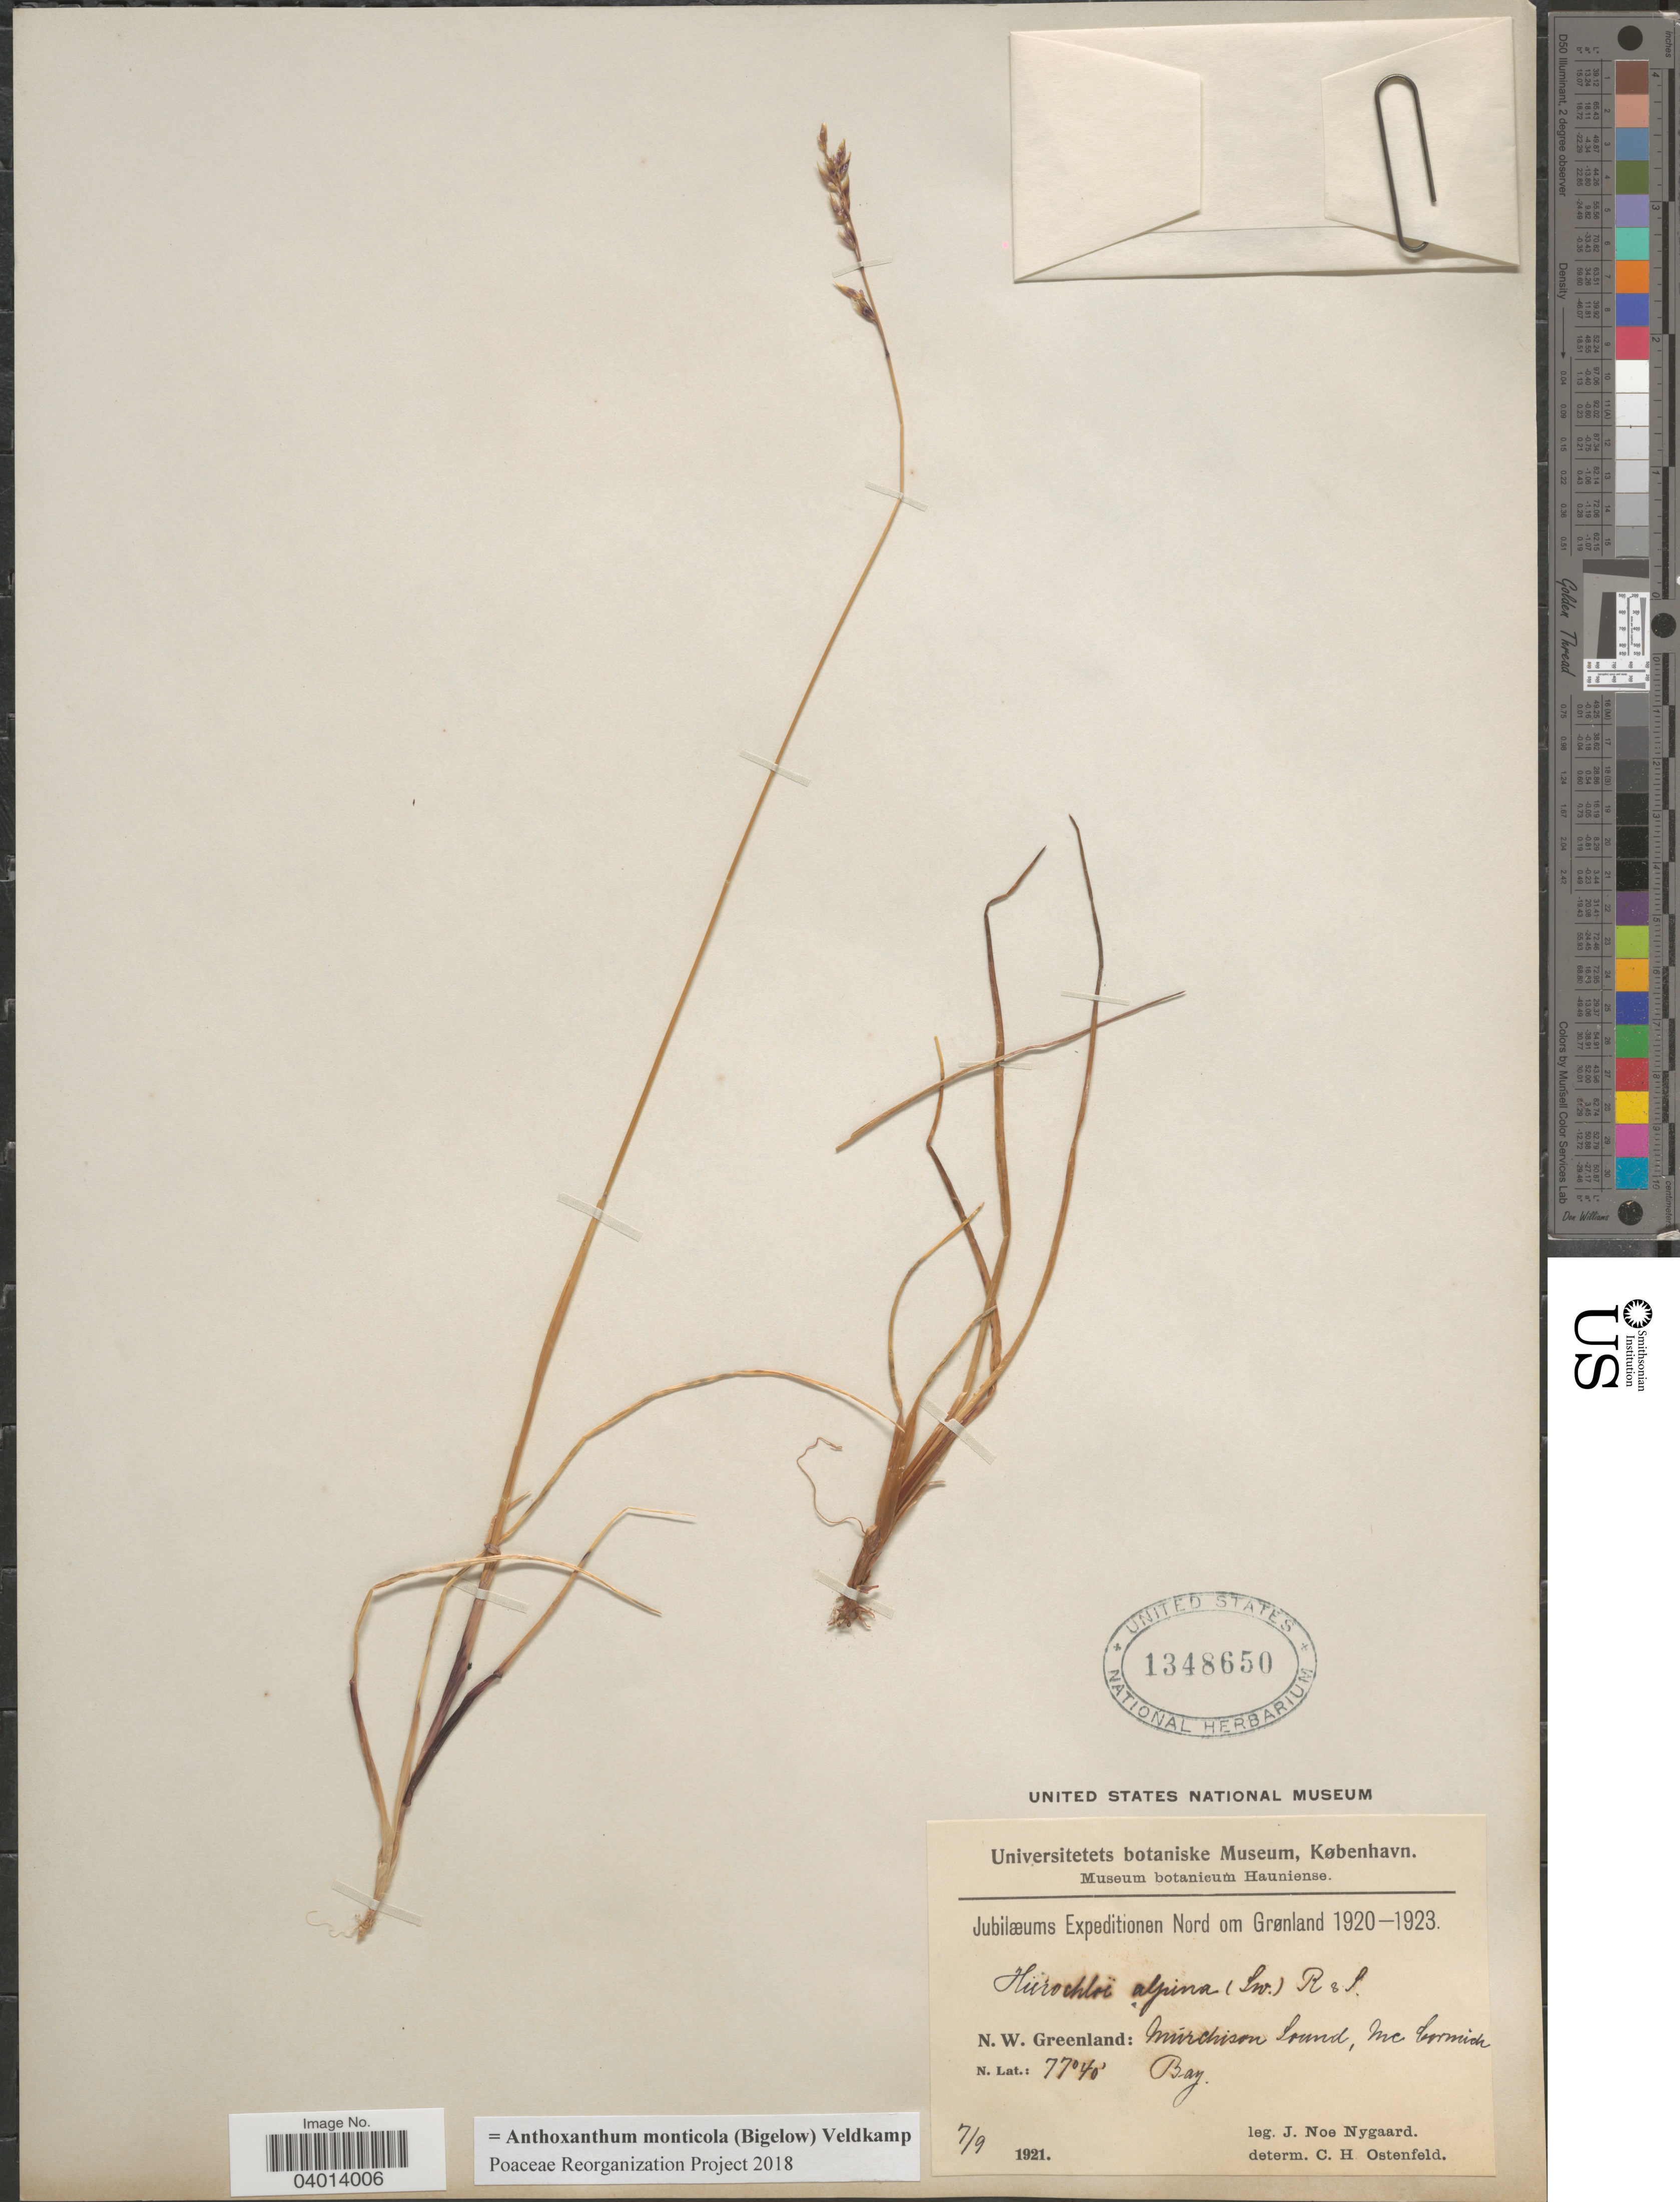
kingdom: Plantae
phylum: Tracheophyta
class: Liliopsida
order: Poales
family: Poaceae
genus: Anthoxanthum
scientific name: Anthoxanthum monticola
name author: (Bigelow) Veldkamp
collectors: J. Nygaard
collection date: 1921-09-07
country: Greenland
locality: Nord om Grønland. N. W. Greenland: Múrchison Sound, Mc Cormich Bay.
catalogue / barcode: US 1348650